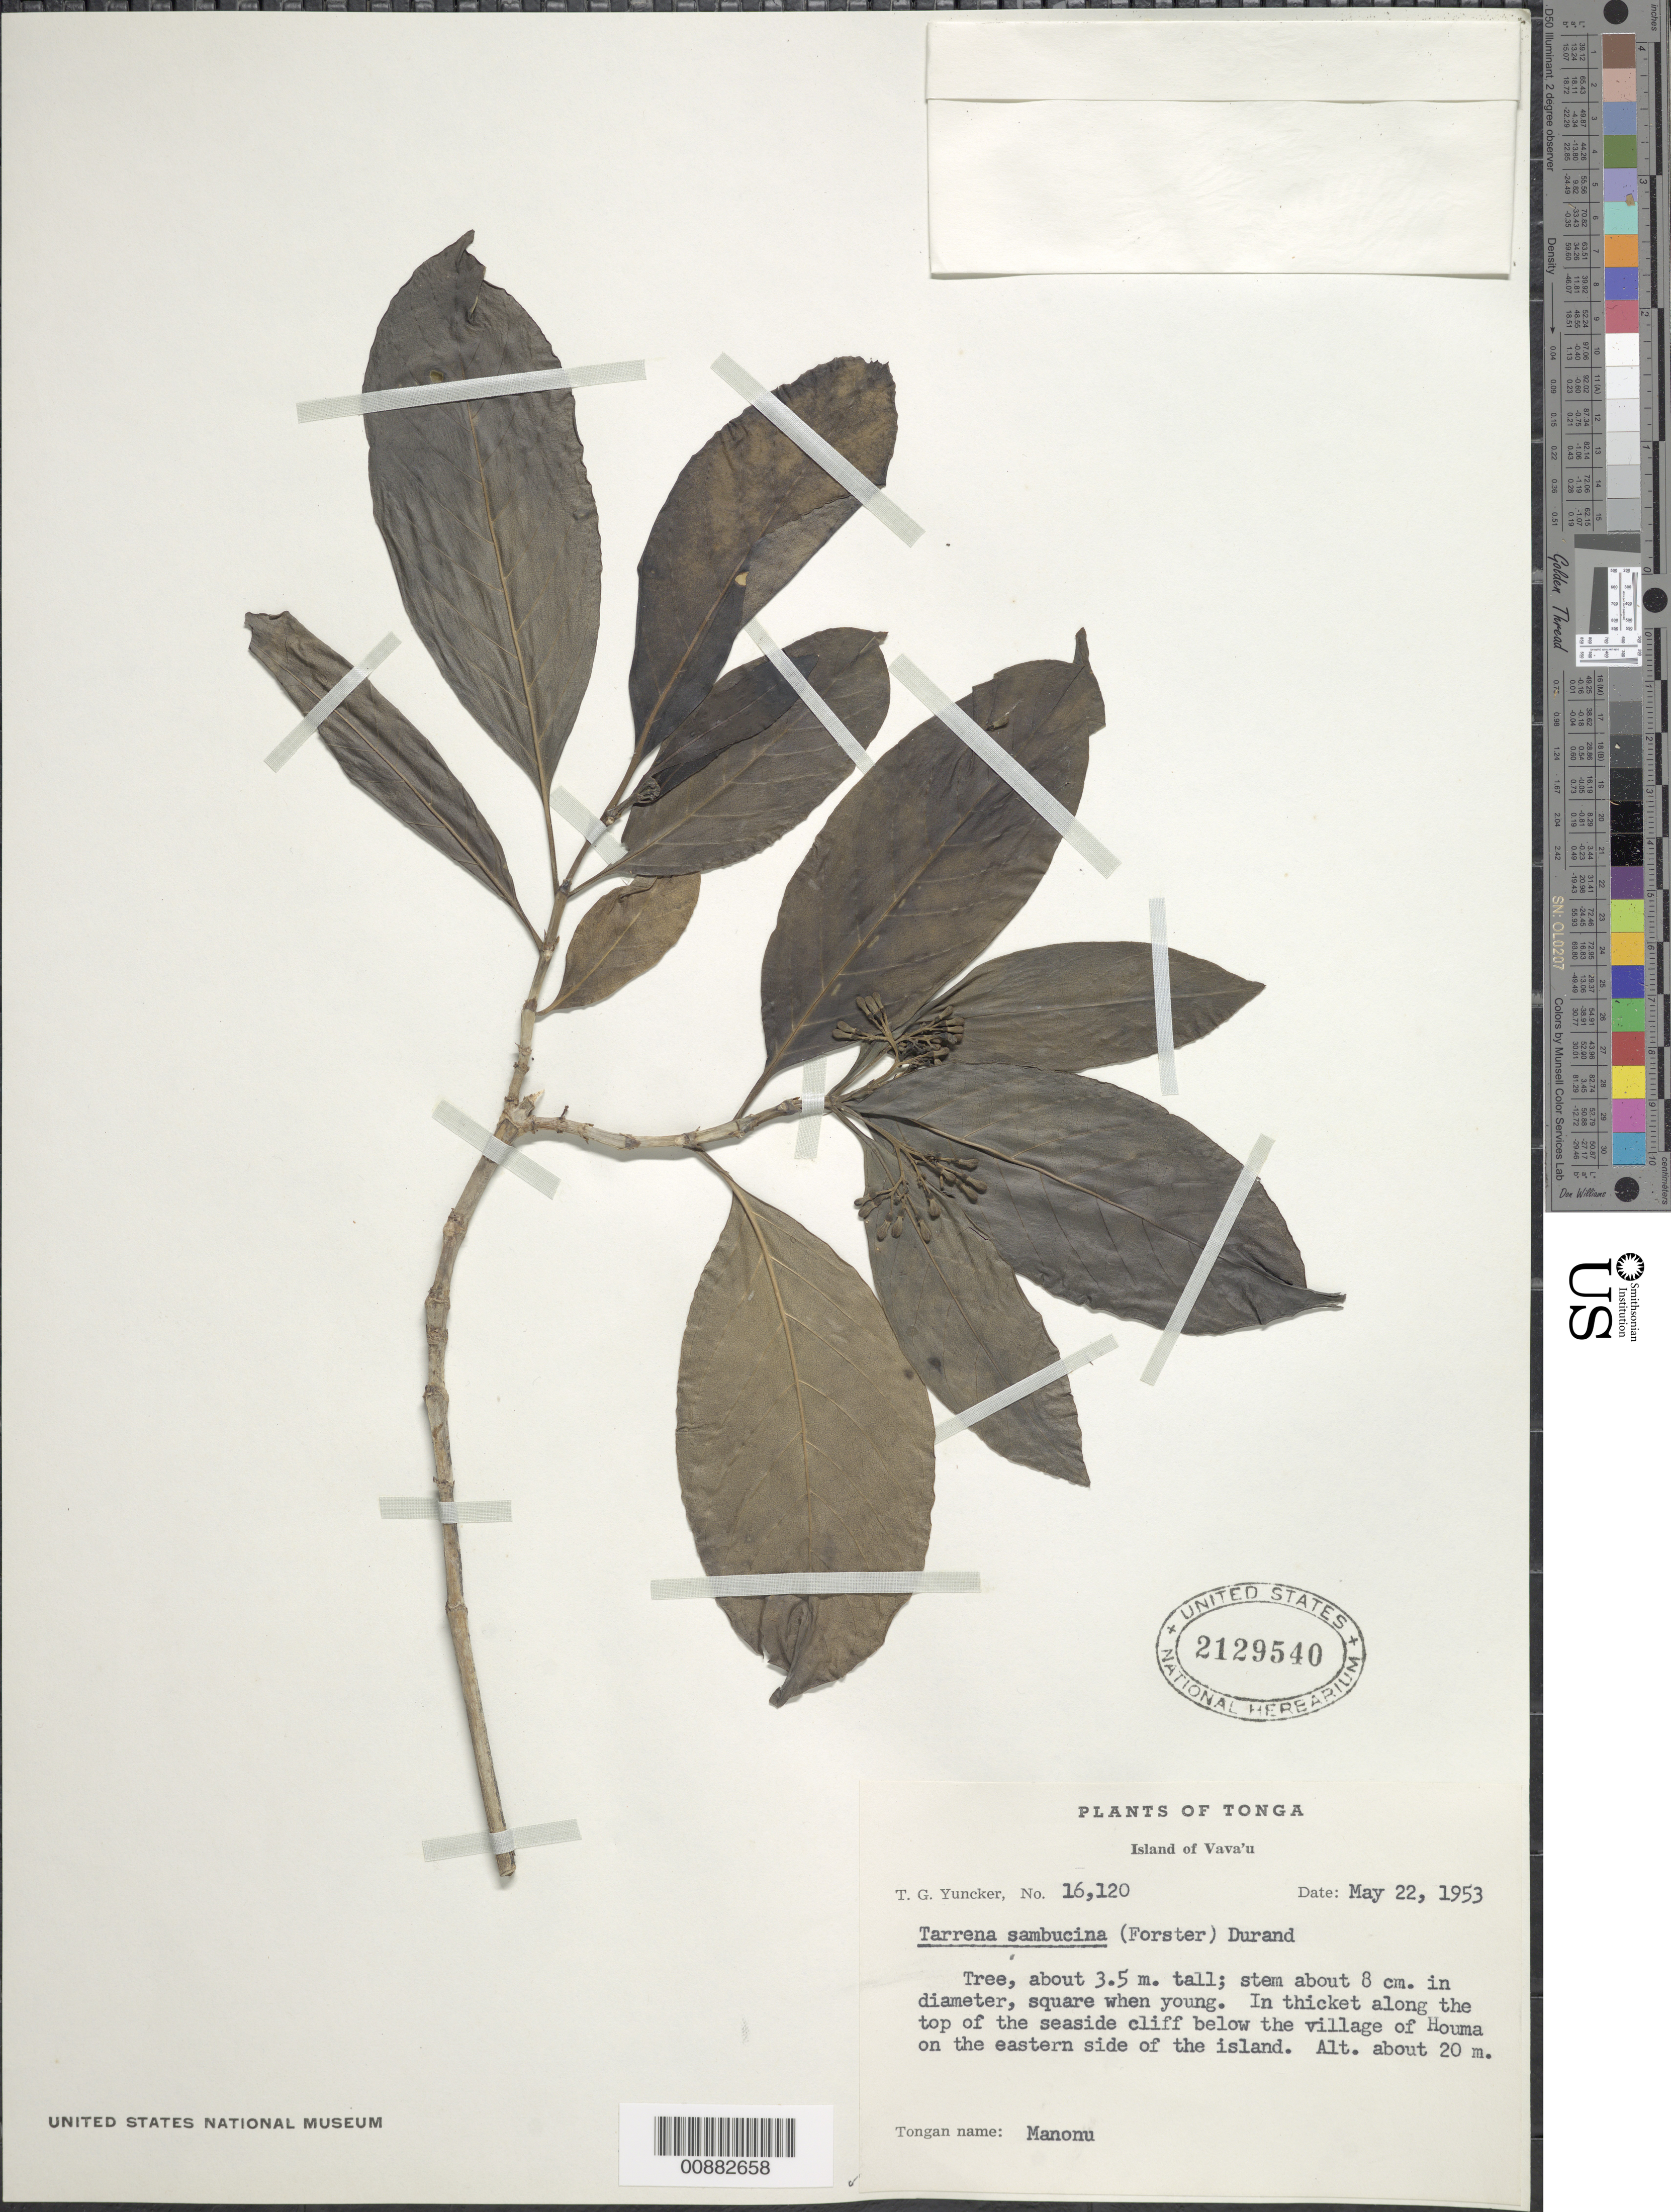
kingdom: Plantae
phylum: Tracheophyta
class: Magnoliopsida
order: Gentianales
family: Rubiaceae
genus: Tarenna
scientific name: Tarenna sambucina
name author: (G. Forst.) Drake ex Durand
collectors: T. G. Yuncker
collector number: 16120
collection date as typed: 22 May 1953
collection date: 1953-05-22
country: Tonga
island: Vava'u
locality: Thicket along top of seaside cliff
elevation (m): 20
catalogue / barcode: US 2129540